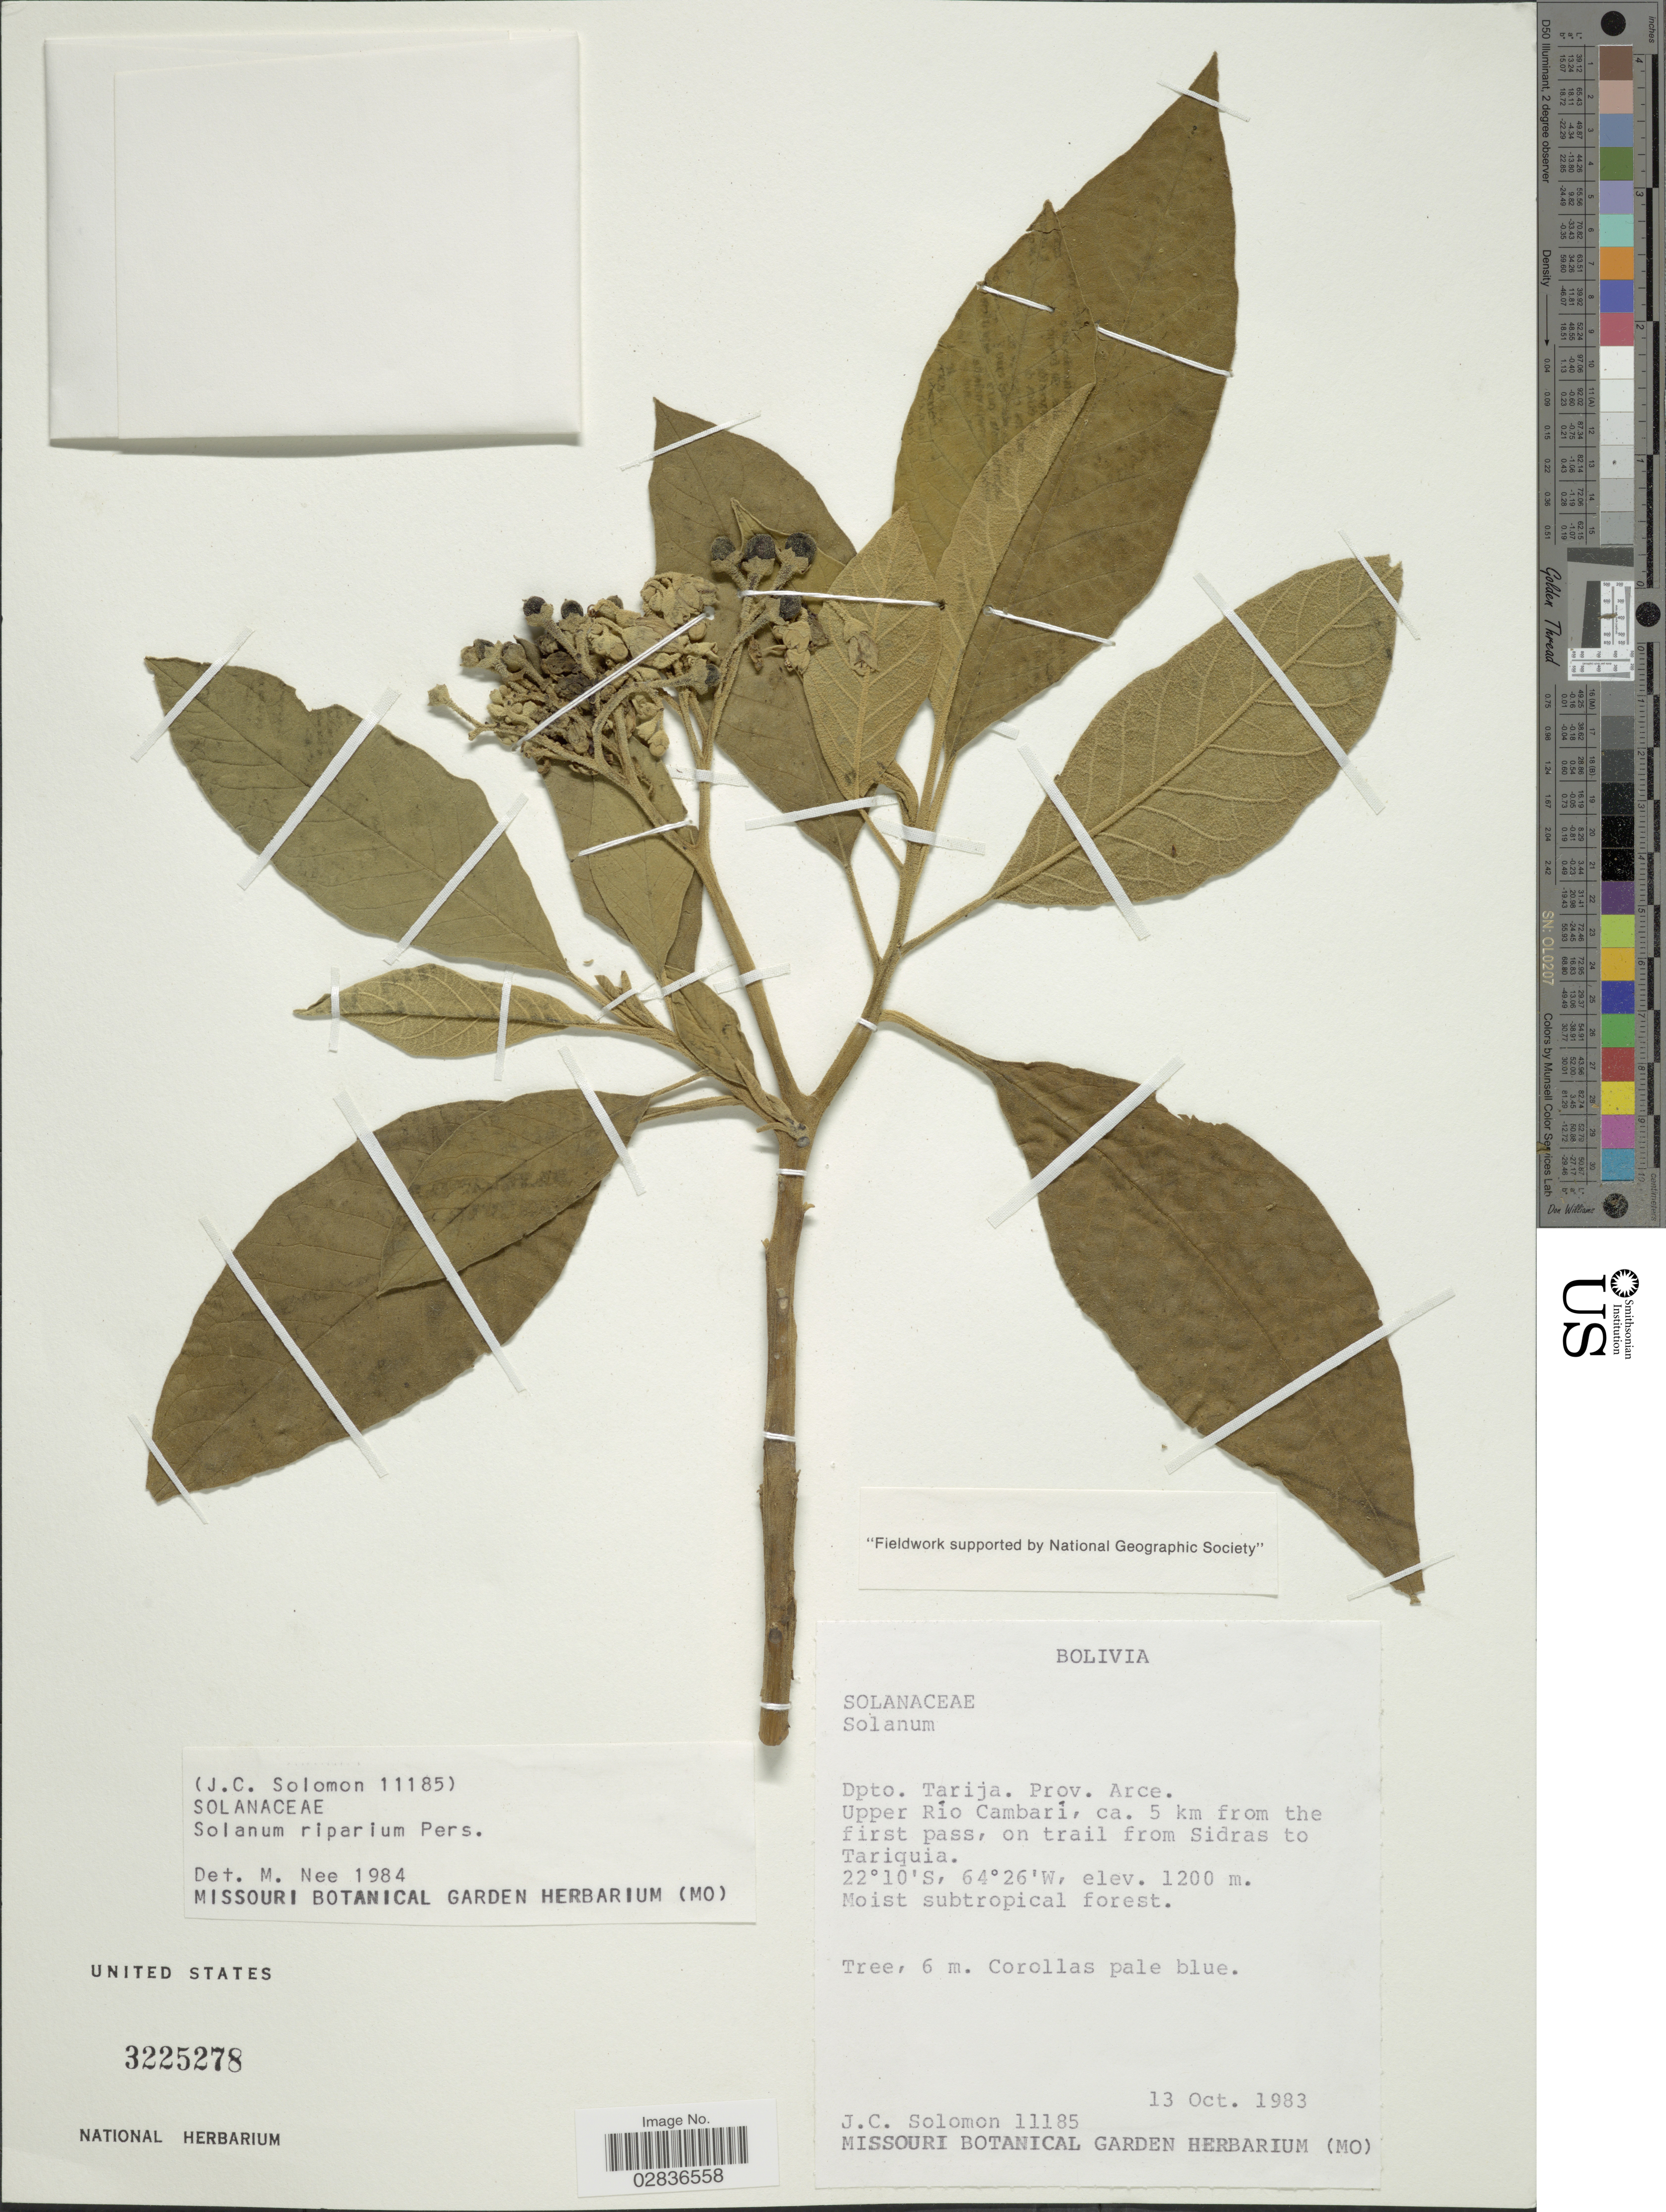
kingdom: Plantae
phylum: Tracheophyta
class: Magnoliopsida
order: Solanales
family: Solanaceae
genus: Solanum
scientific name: Solanum riparium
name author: Pers.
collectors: J. C. Solomon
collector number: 11185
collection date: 1983-10-13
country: Bolivia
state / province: Tarija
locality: Dpto. Tarija. Prov. Arce. Upper Río Cambarí, ca. 5 km from the first pass, on trail from Sidras to Tariquia.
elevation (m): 1200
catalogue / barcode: US 3225278